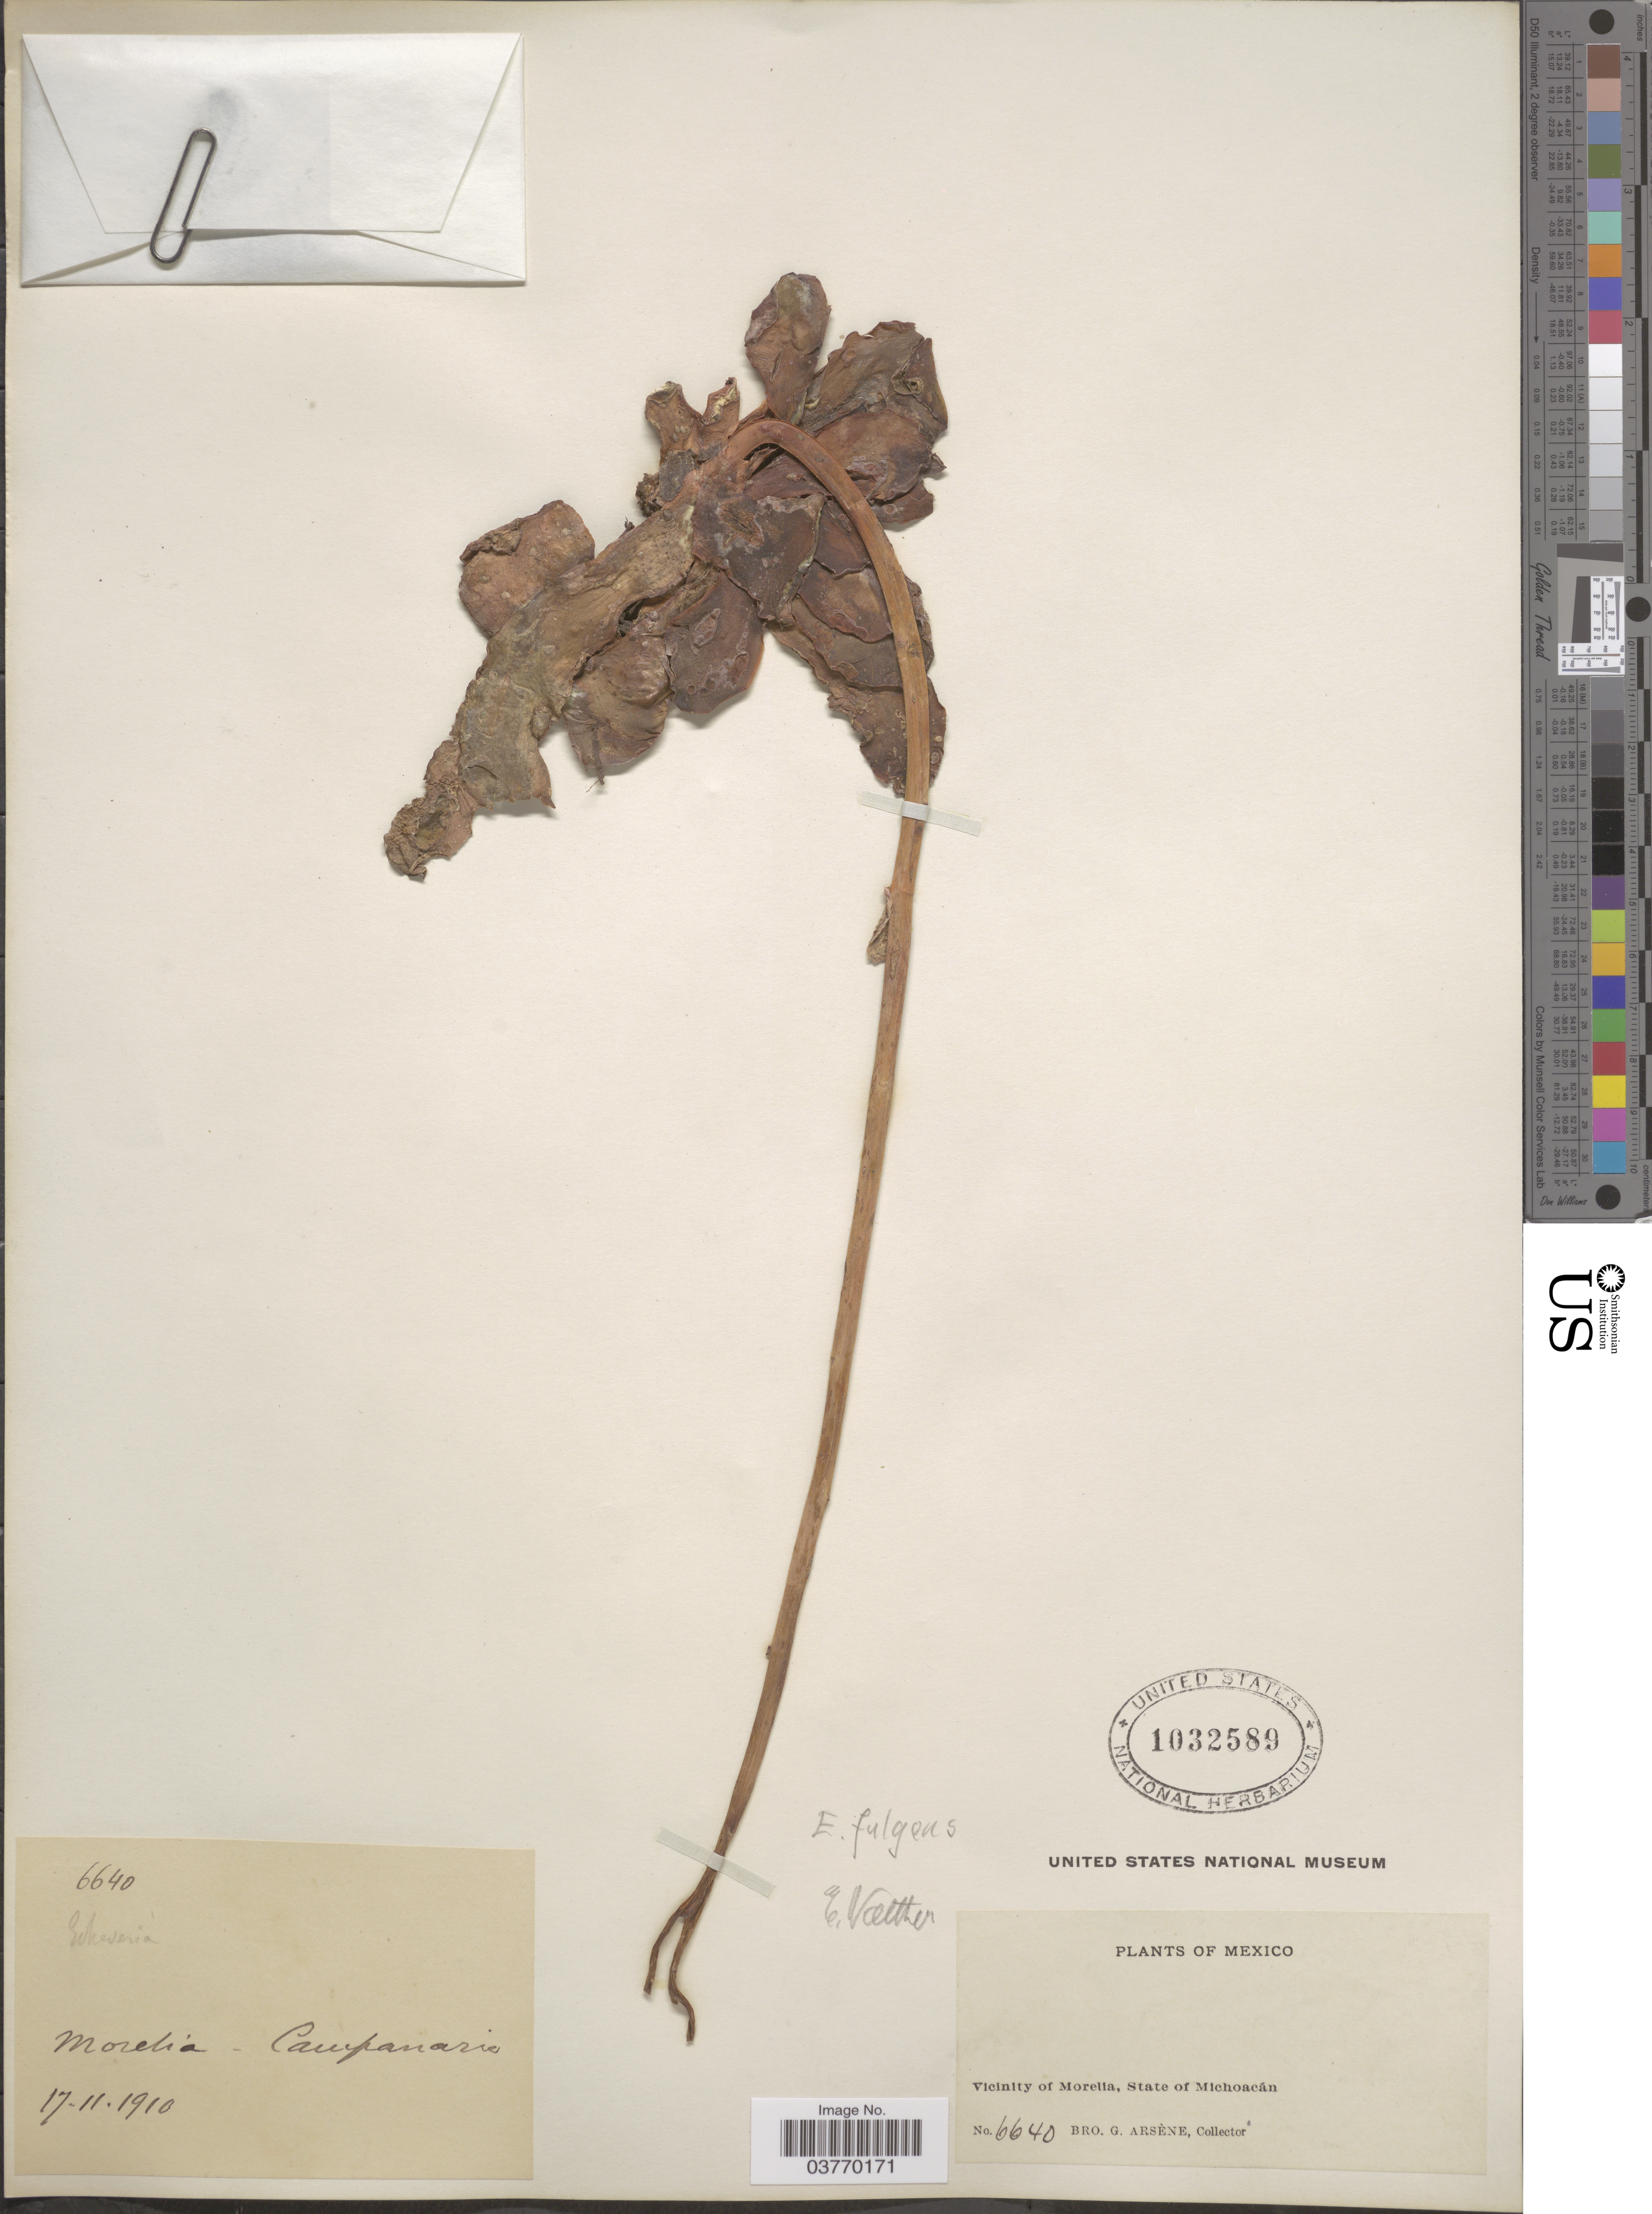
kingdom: Plantae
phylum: Tracheophyta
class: Magnoliopsida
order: Saxifragales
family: Crassulaceae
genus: Echeveria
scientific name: Echeveria fulgens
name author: Lem.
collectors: Bro. G. Arsène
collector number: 6640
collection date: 1910-11-17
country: Mexico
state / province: Michoacán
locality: Vicinity of Morelia. Morelia. Campanario.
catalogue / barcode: US 1032589